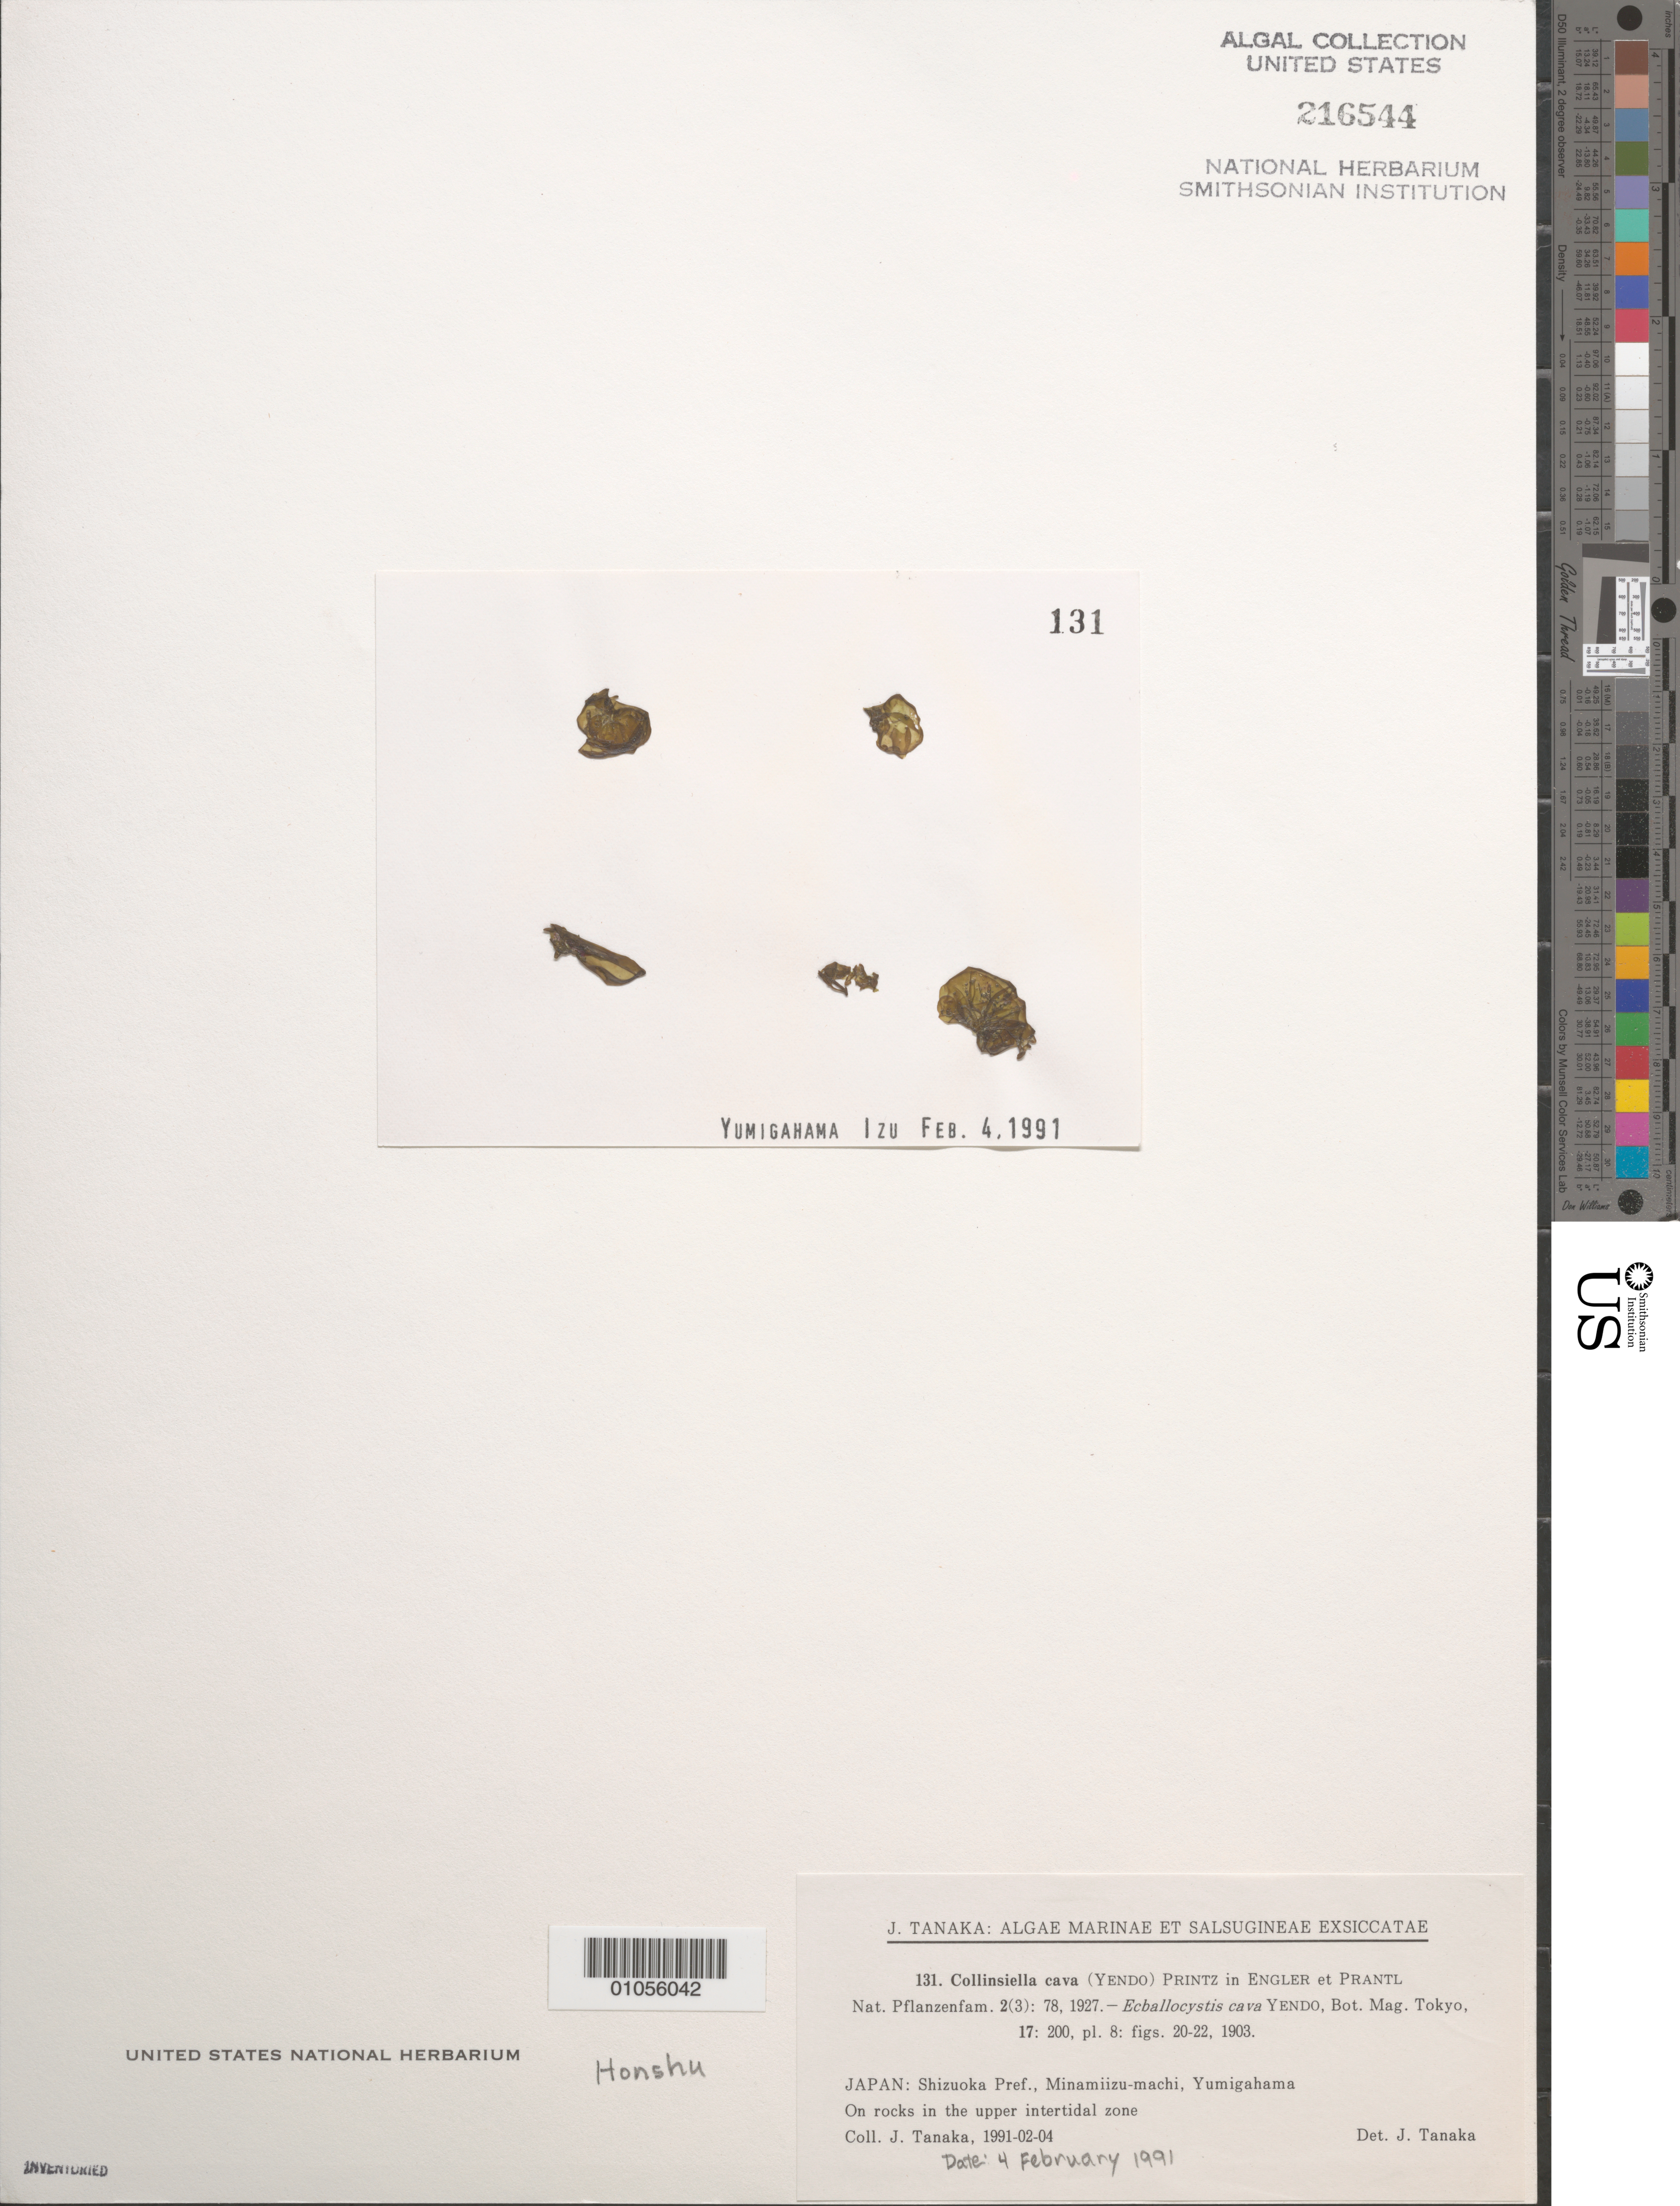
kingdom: Plantae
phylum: Chlorophyta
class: Ulvophyceae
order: Ulotrichales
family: Collinsiellaceae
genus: Collinsiella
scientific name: Collinsiella cava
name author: (Yendo) Printz in Engler & Prantl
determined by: Tanaka, J.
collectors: J. Tanaka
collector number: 131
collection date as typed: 04 Feb 1991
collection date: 1991-02-04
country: Japan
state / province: Sizuoka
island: Honshu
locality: Minamiizu-machi, Yumigahama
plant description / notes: Tanaka, J., Algae Marinae et Salsugineae Exsiccatae, Fasc. VI (nos. 126-150), 1993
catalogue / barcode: US 216544